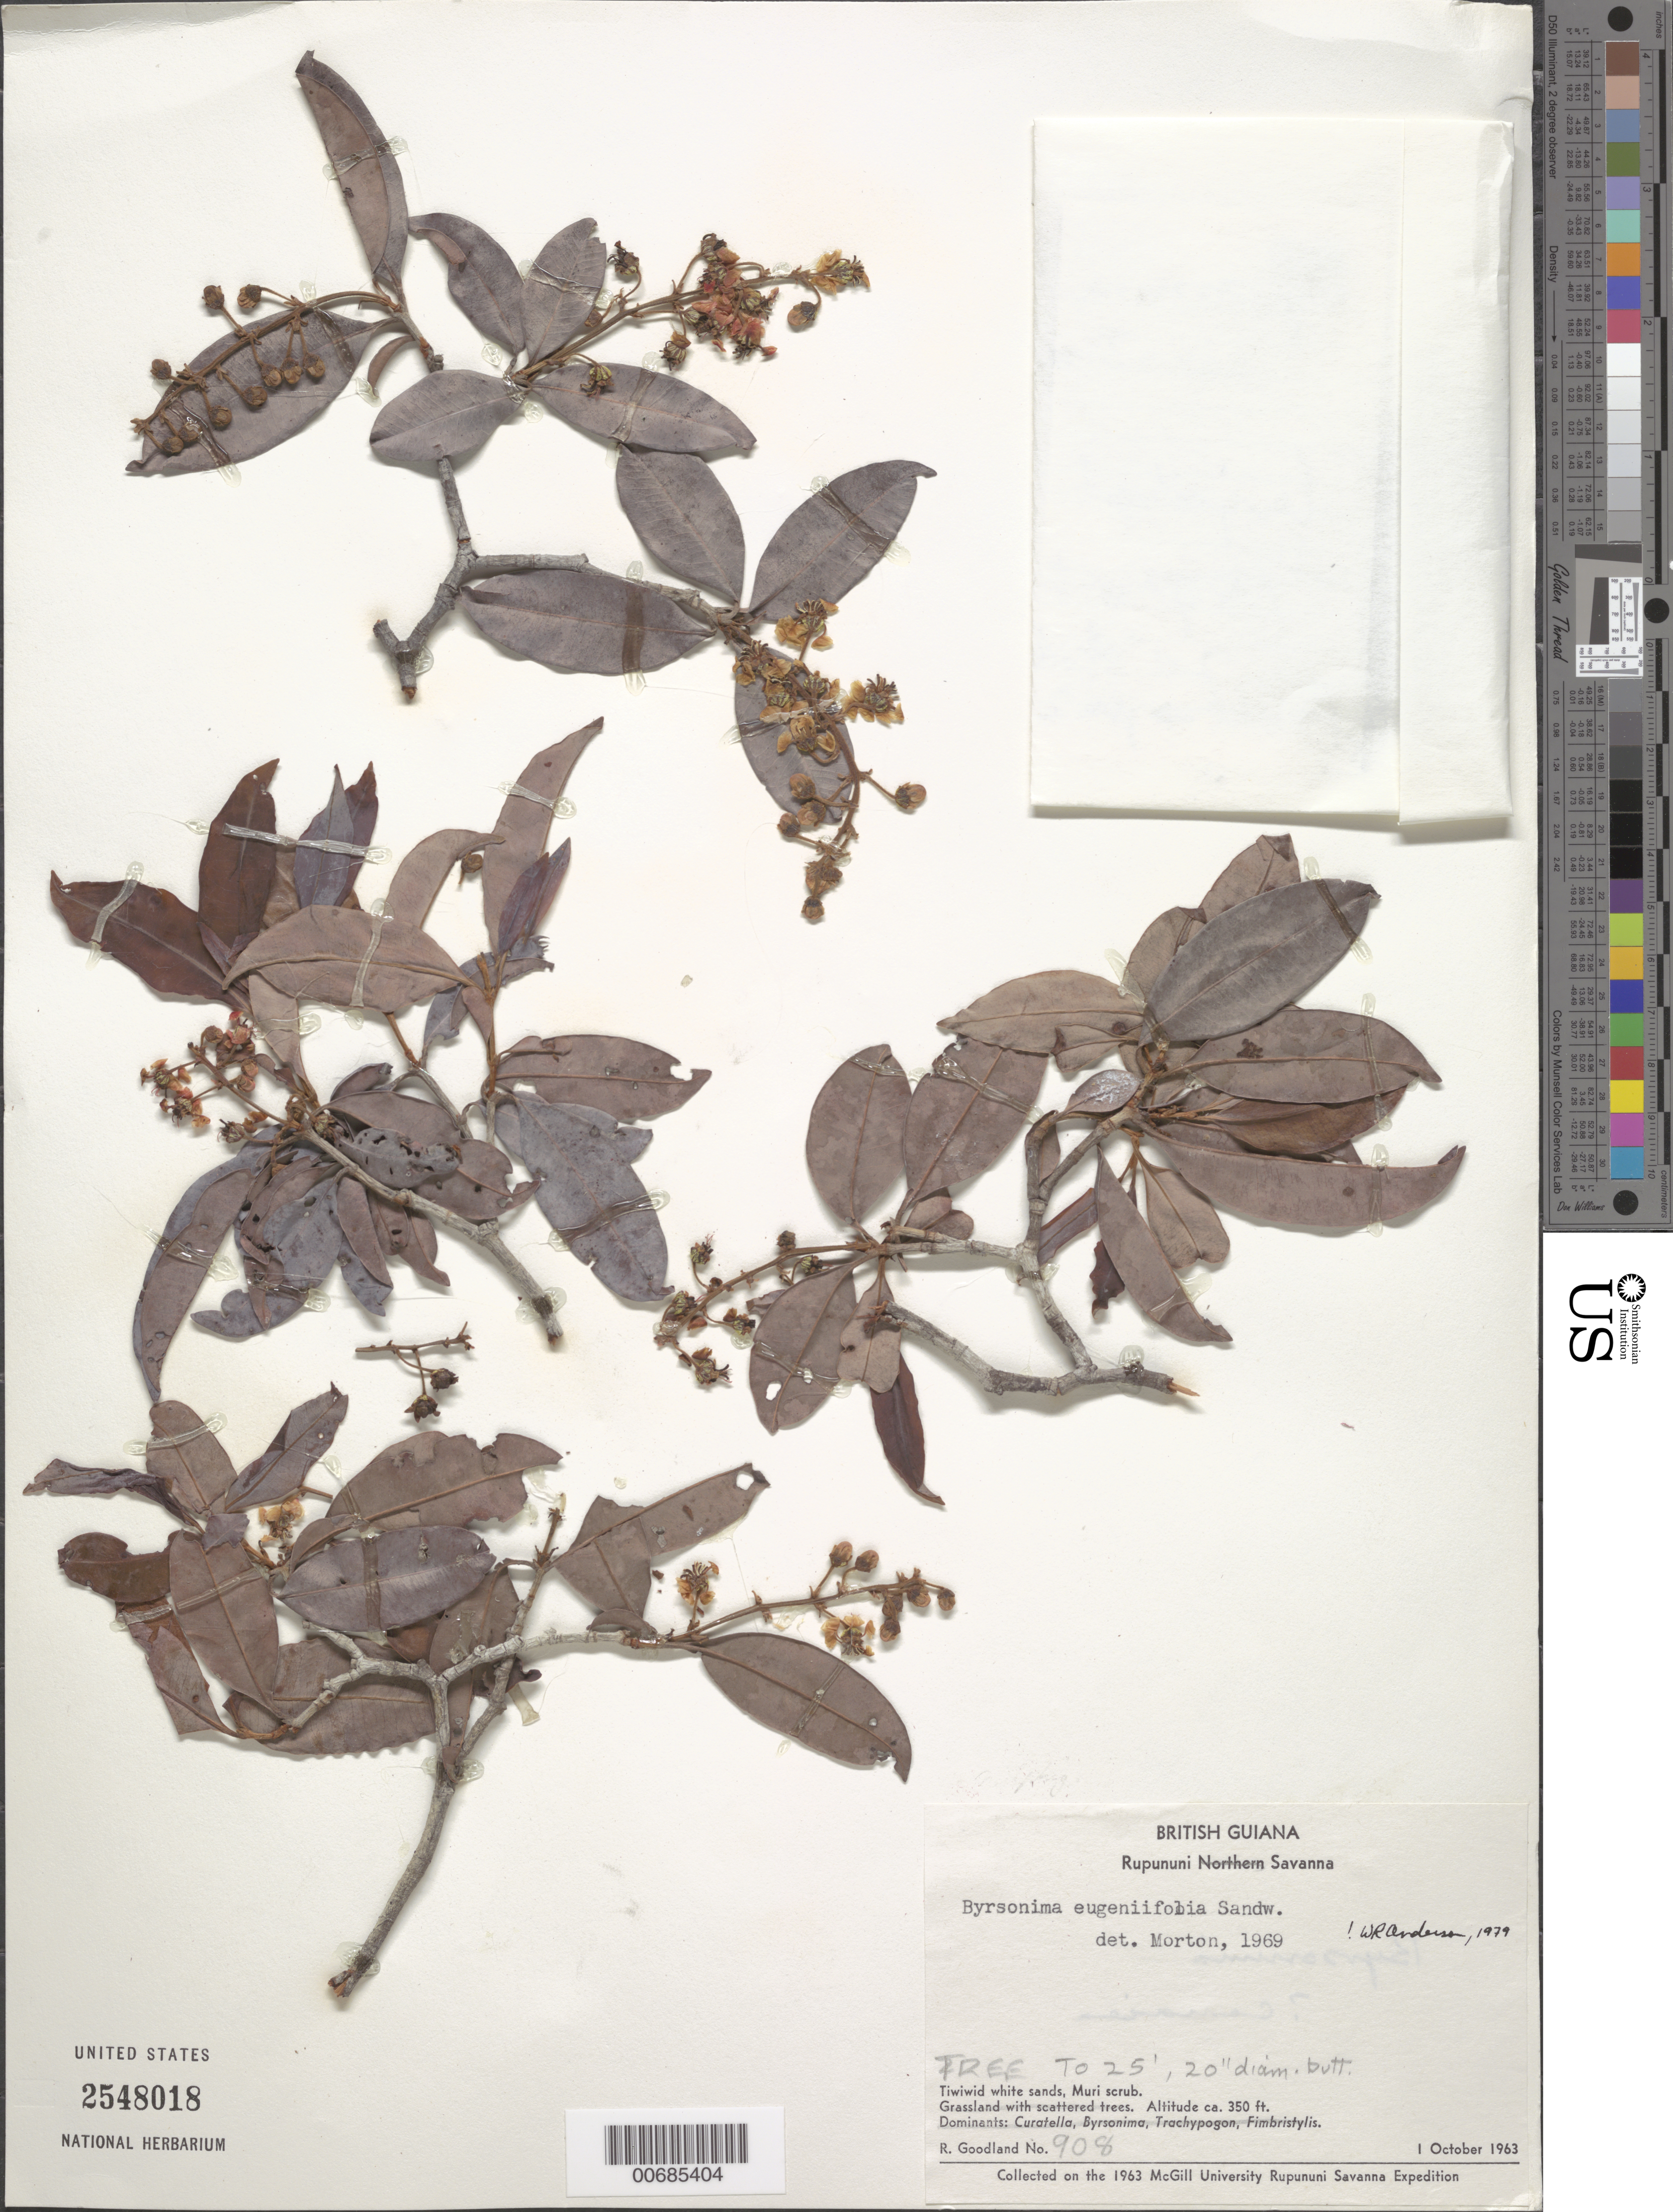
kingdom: Plantae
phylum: Tracheophyta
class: Magnoliopsida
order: Malpighiales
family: Malpighiaceae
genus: Byrsonima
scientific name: Byrsonima eugeniifolia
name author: Sandwith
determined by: Anderson, W. R., (MICH), University of Michigan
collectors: R. Goodland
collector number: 908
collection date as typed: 1-Oct-63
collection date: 1963-10-01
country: Guyana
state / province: U. Takutu-U. Essequibo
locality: Rupununi Savanna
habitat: Tiwiwid white sands, Muri scrub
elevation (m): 107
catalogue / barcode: US 2548018